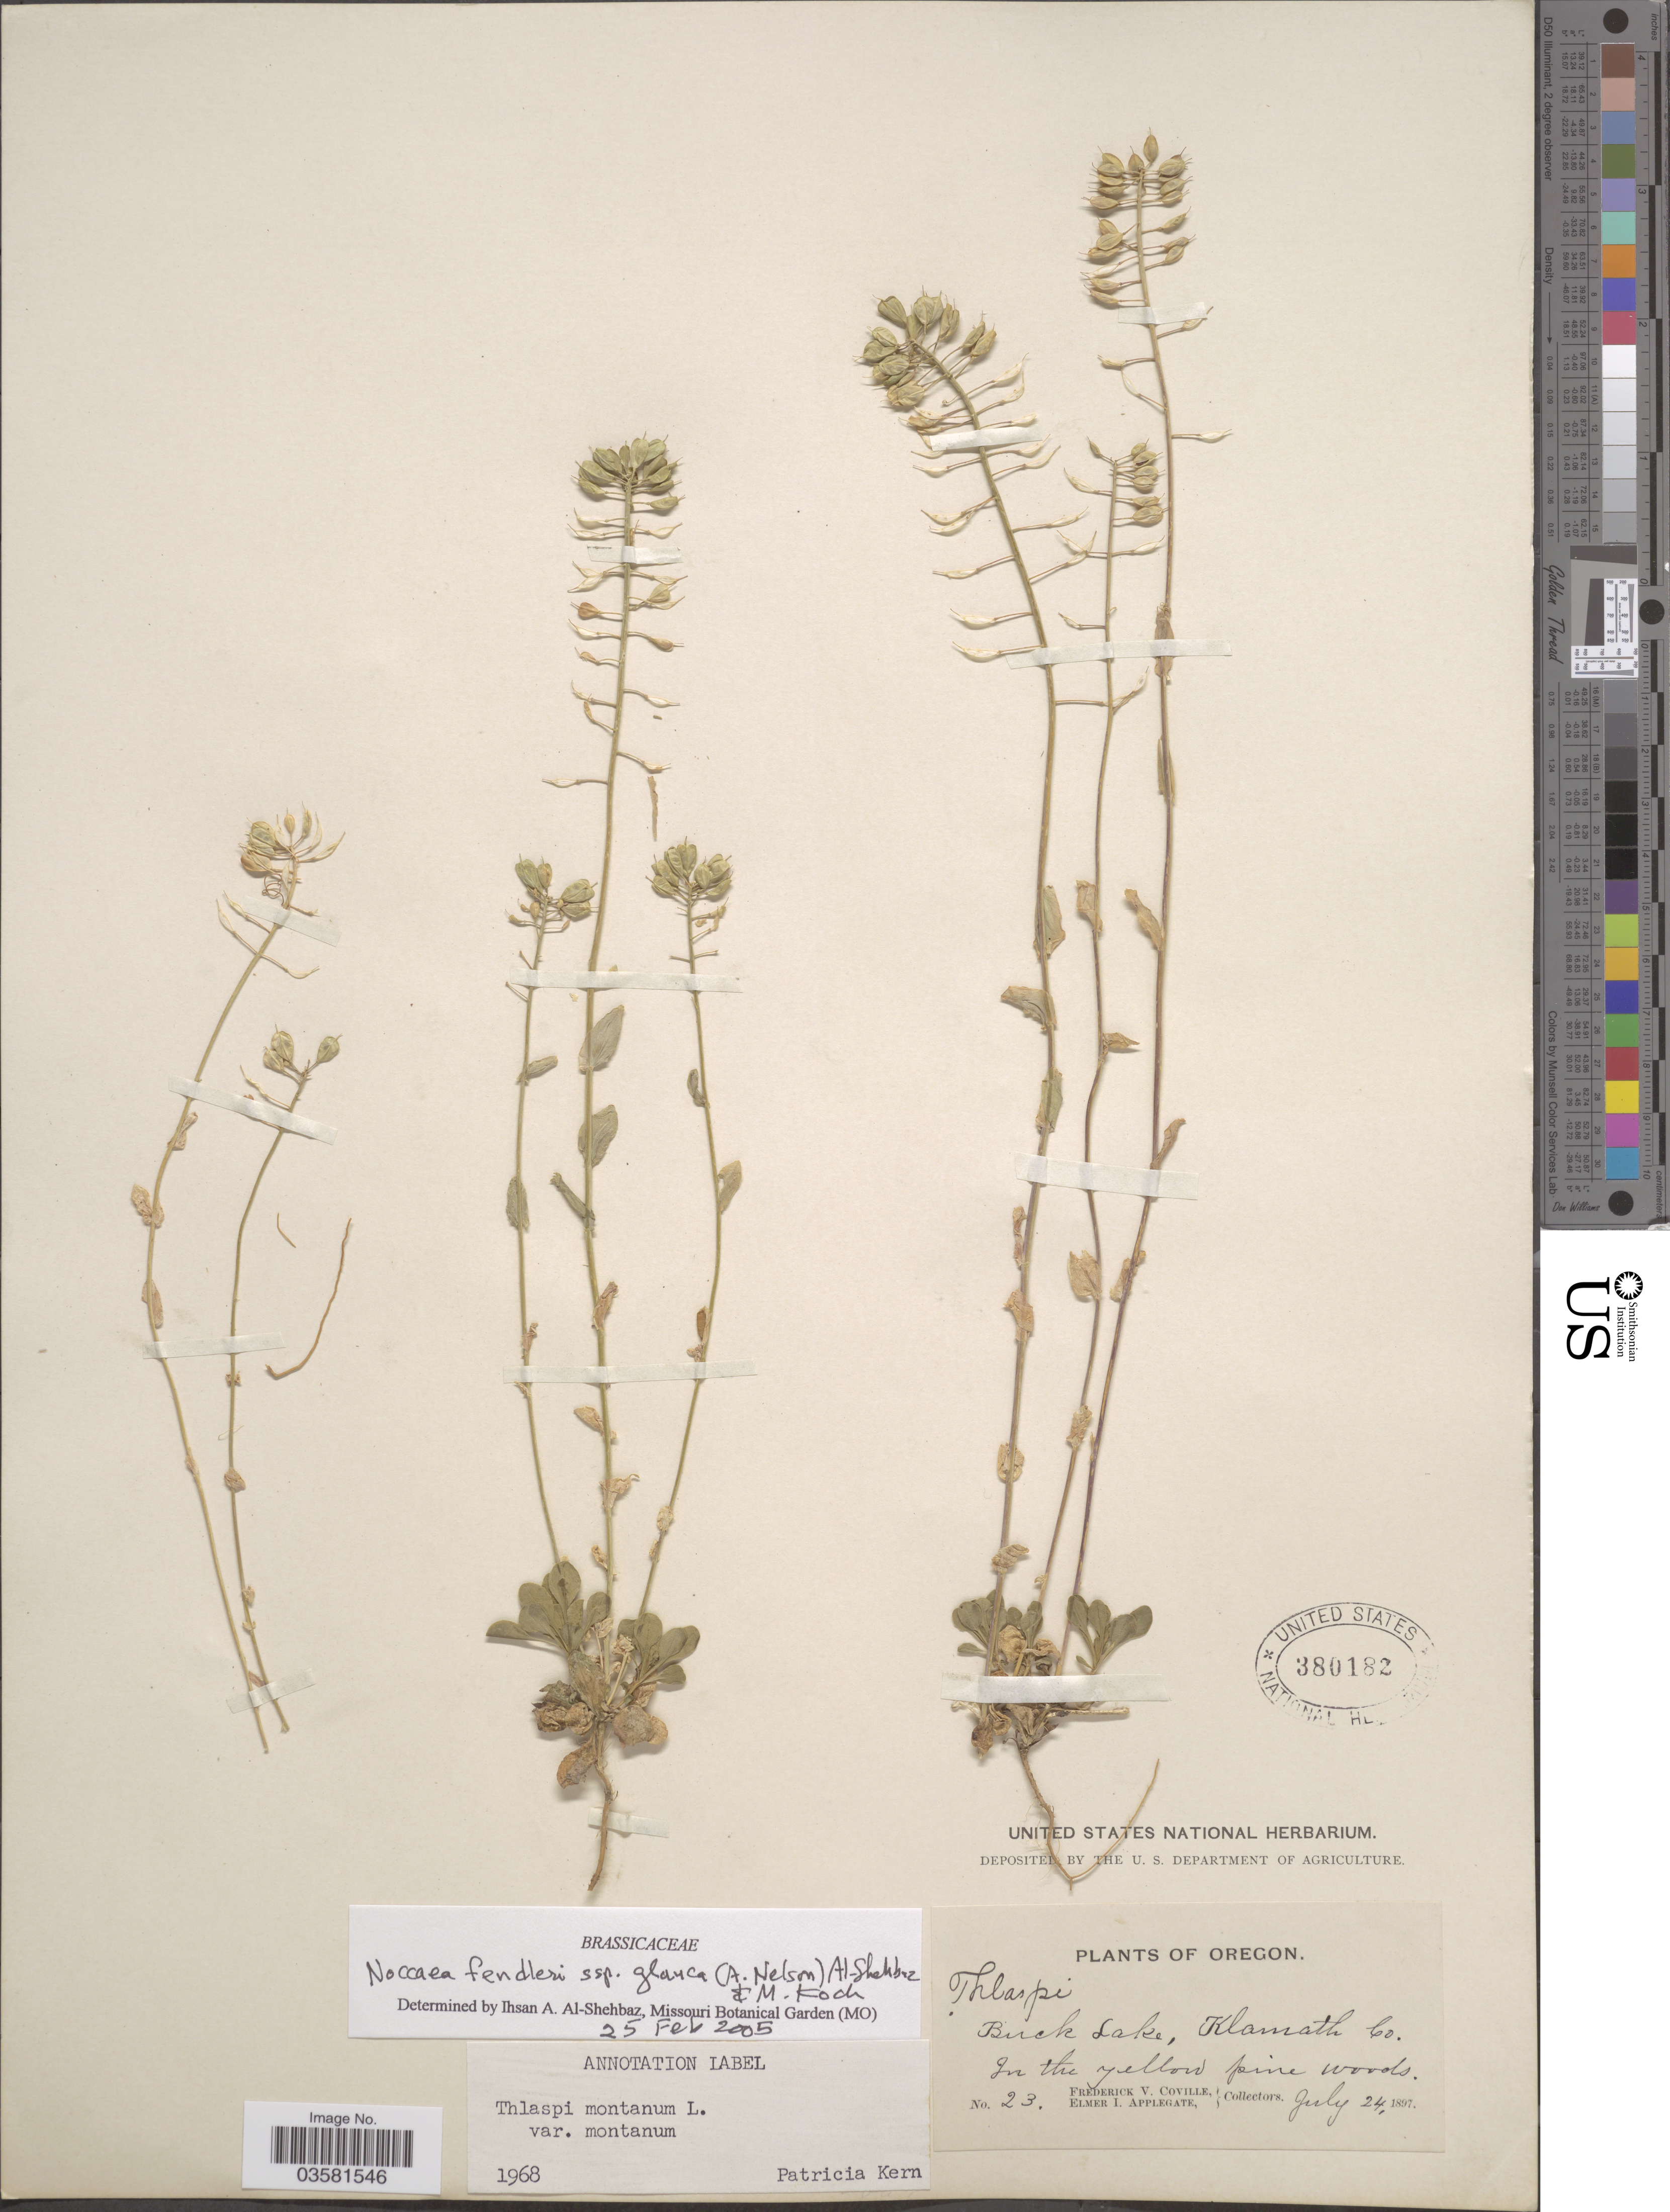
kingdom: Plantae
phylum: Tracheophyta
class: Magnoliopsida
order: Brassicales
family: Brassicaceae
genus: Thlaspi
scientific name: Thlaspi fendleri var. glaucum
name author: (A. Nelson) C.L. Hitchc.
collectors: F. V. Coville & E. I. Applegate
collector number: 23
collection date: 1897-07-24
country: United States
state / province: Oregon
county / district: Klamath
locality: Buck Lake, Klamath Co.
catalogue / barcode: US 380182